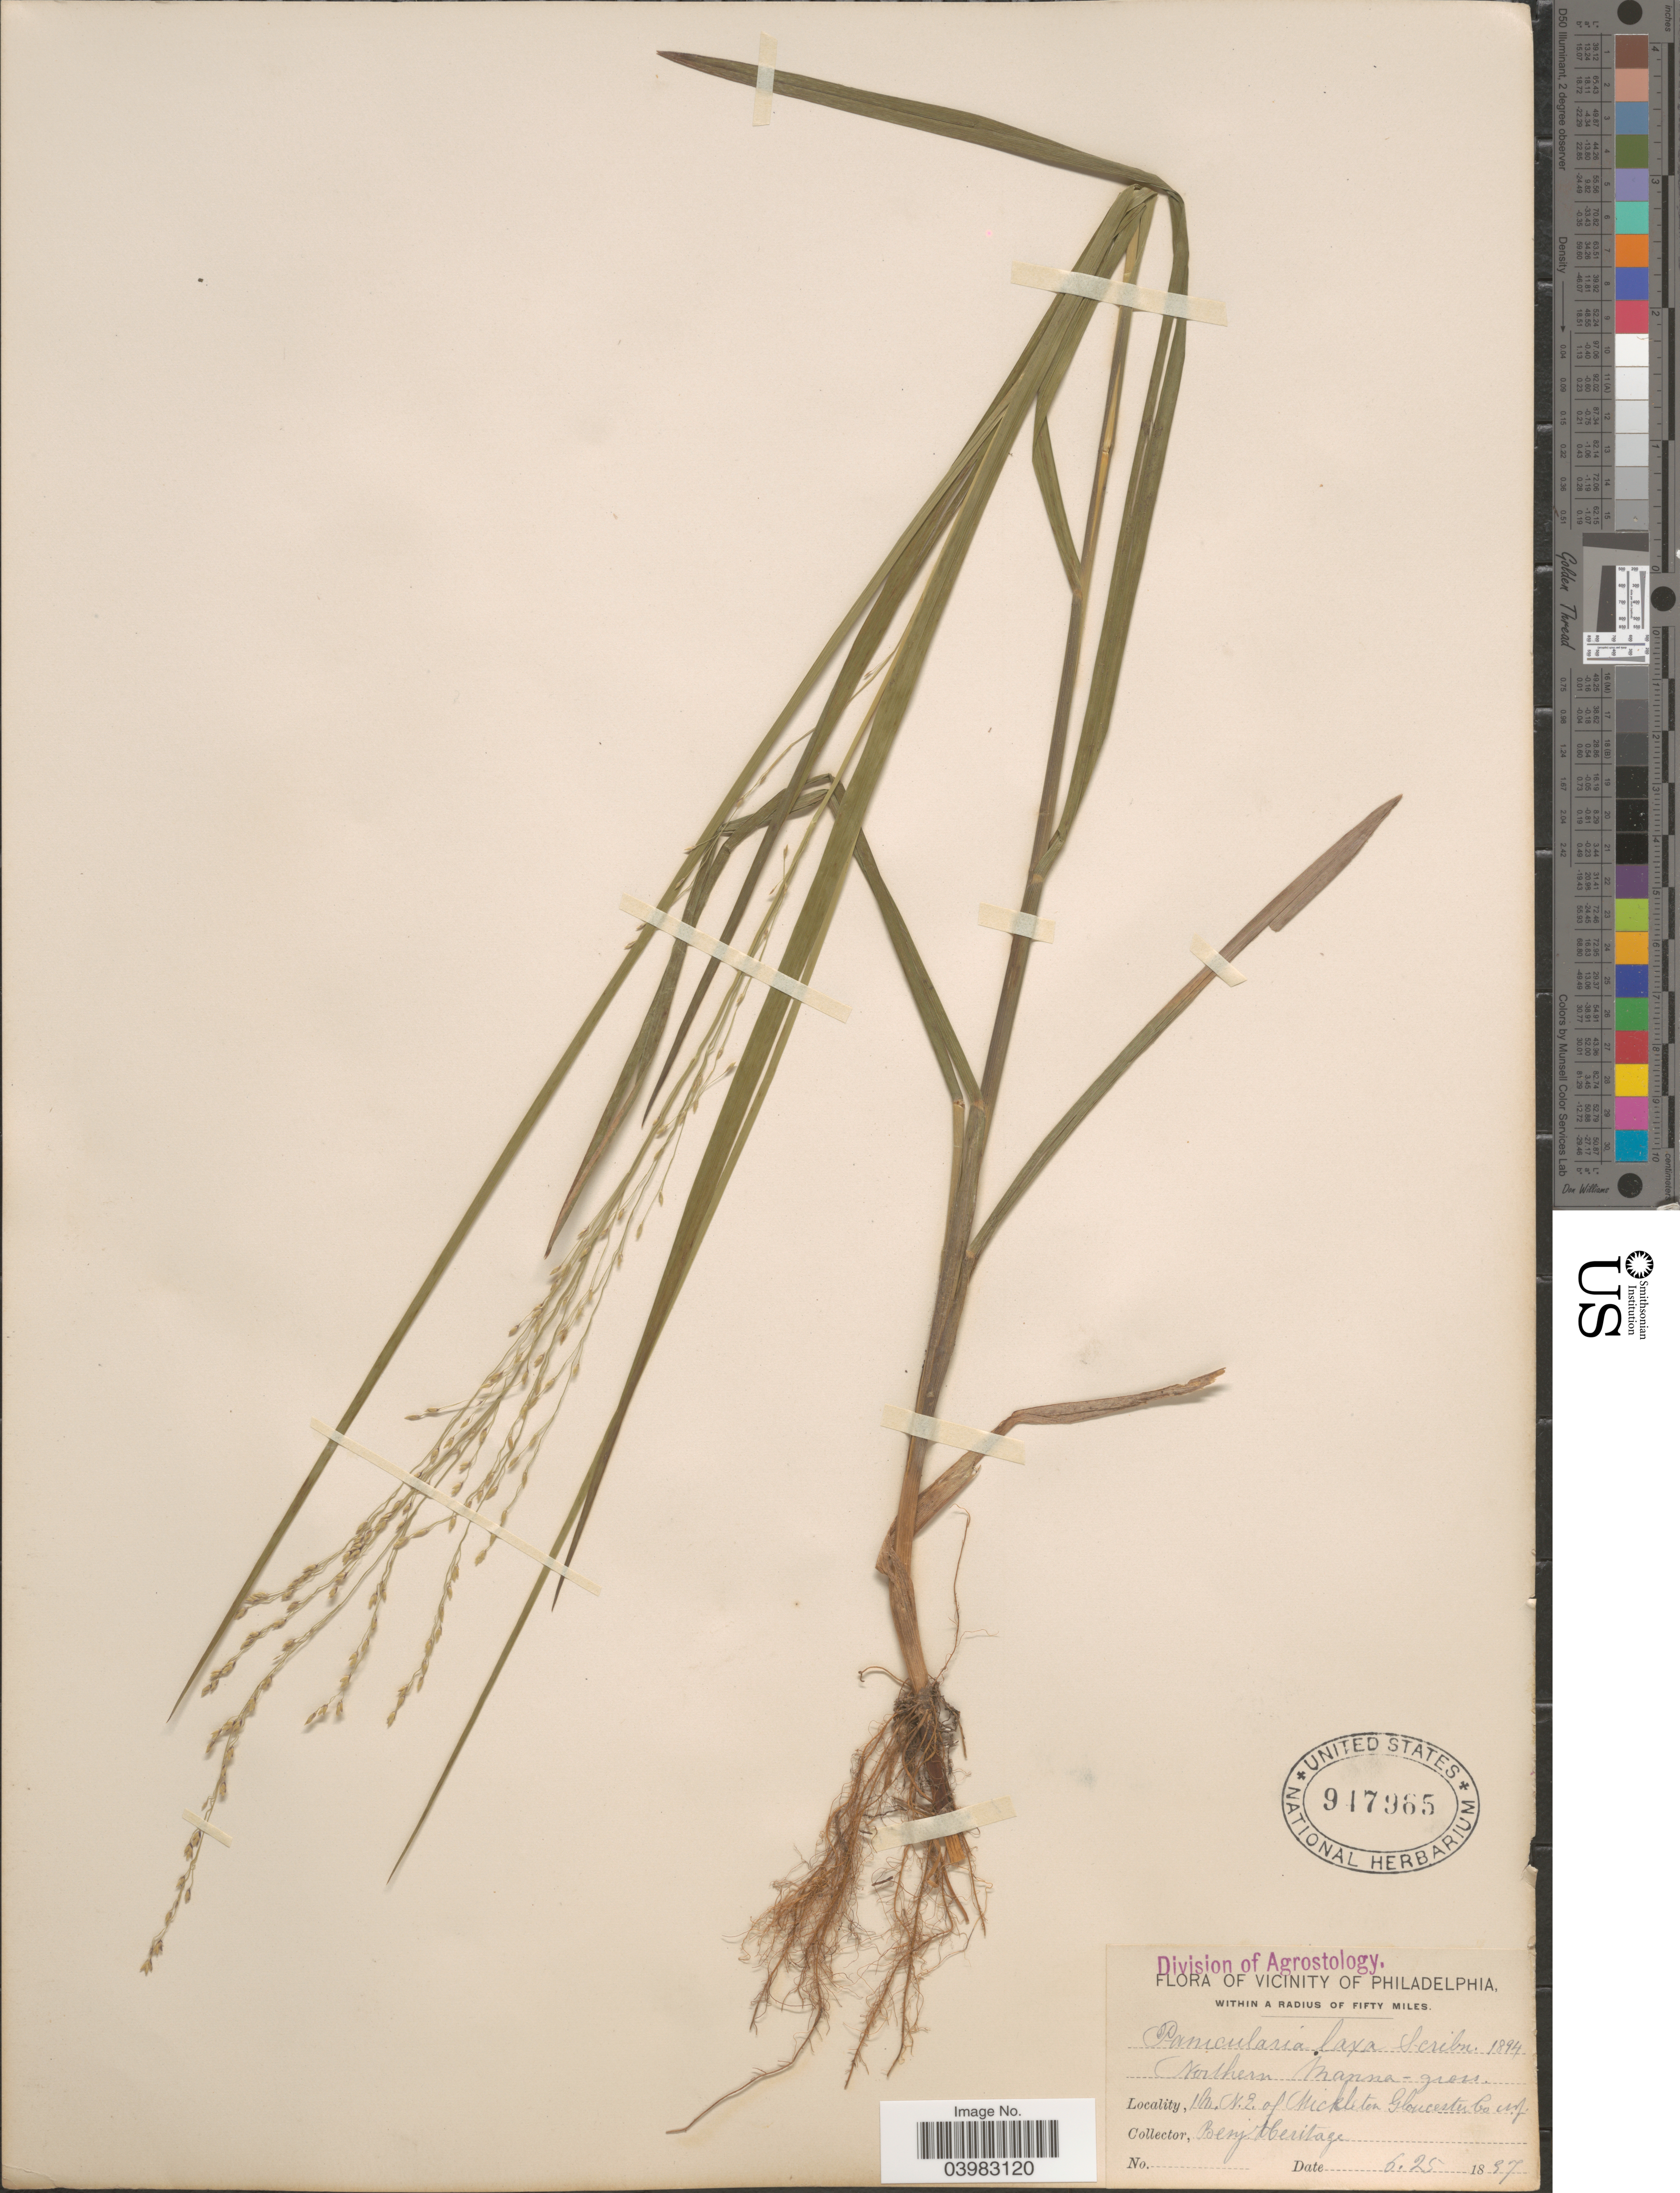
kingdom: Plantae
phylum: Tracheophyta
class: Liliopsida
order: Poales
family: Poaceae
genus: Glyceria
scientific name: Glyceria canadensis var. laxa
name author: (Scribn.) Hitchc.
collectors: Benj. Heritage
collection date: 1897-06-25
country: United States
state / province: New Jersey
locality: Vicinity of Philadelphia within a radius of fifty miles. 1 M. N. E. of Mickleton. Gloucester Co.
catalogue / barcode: US 947965